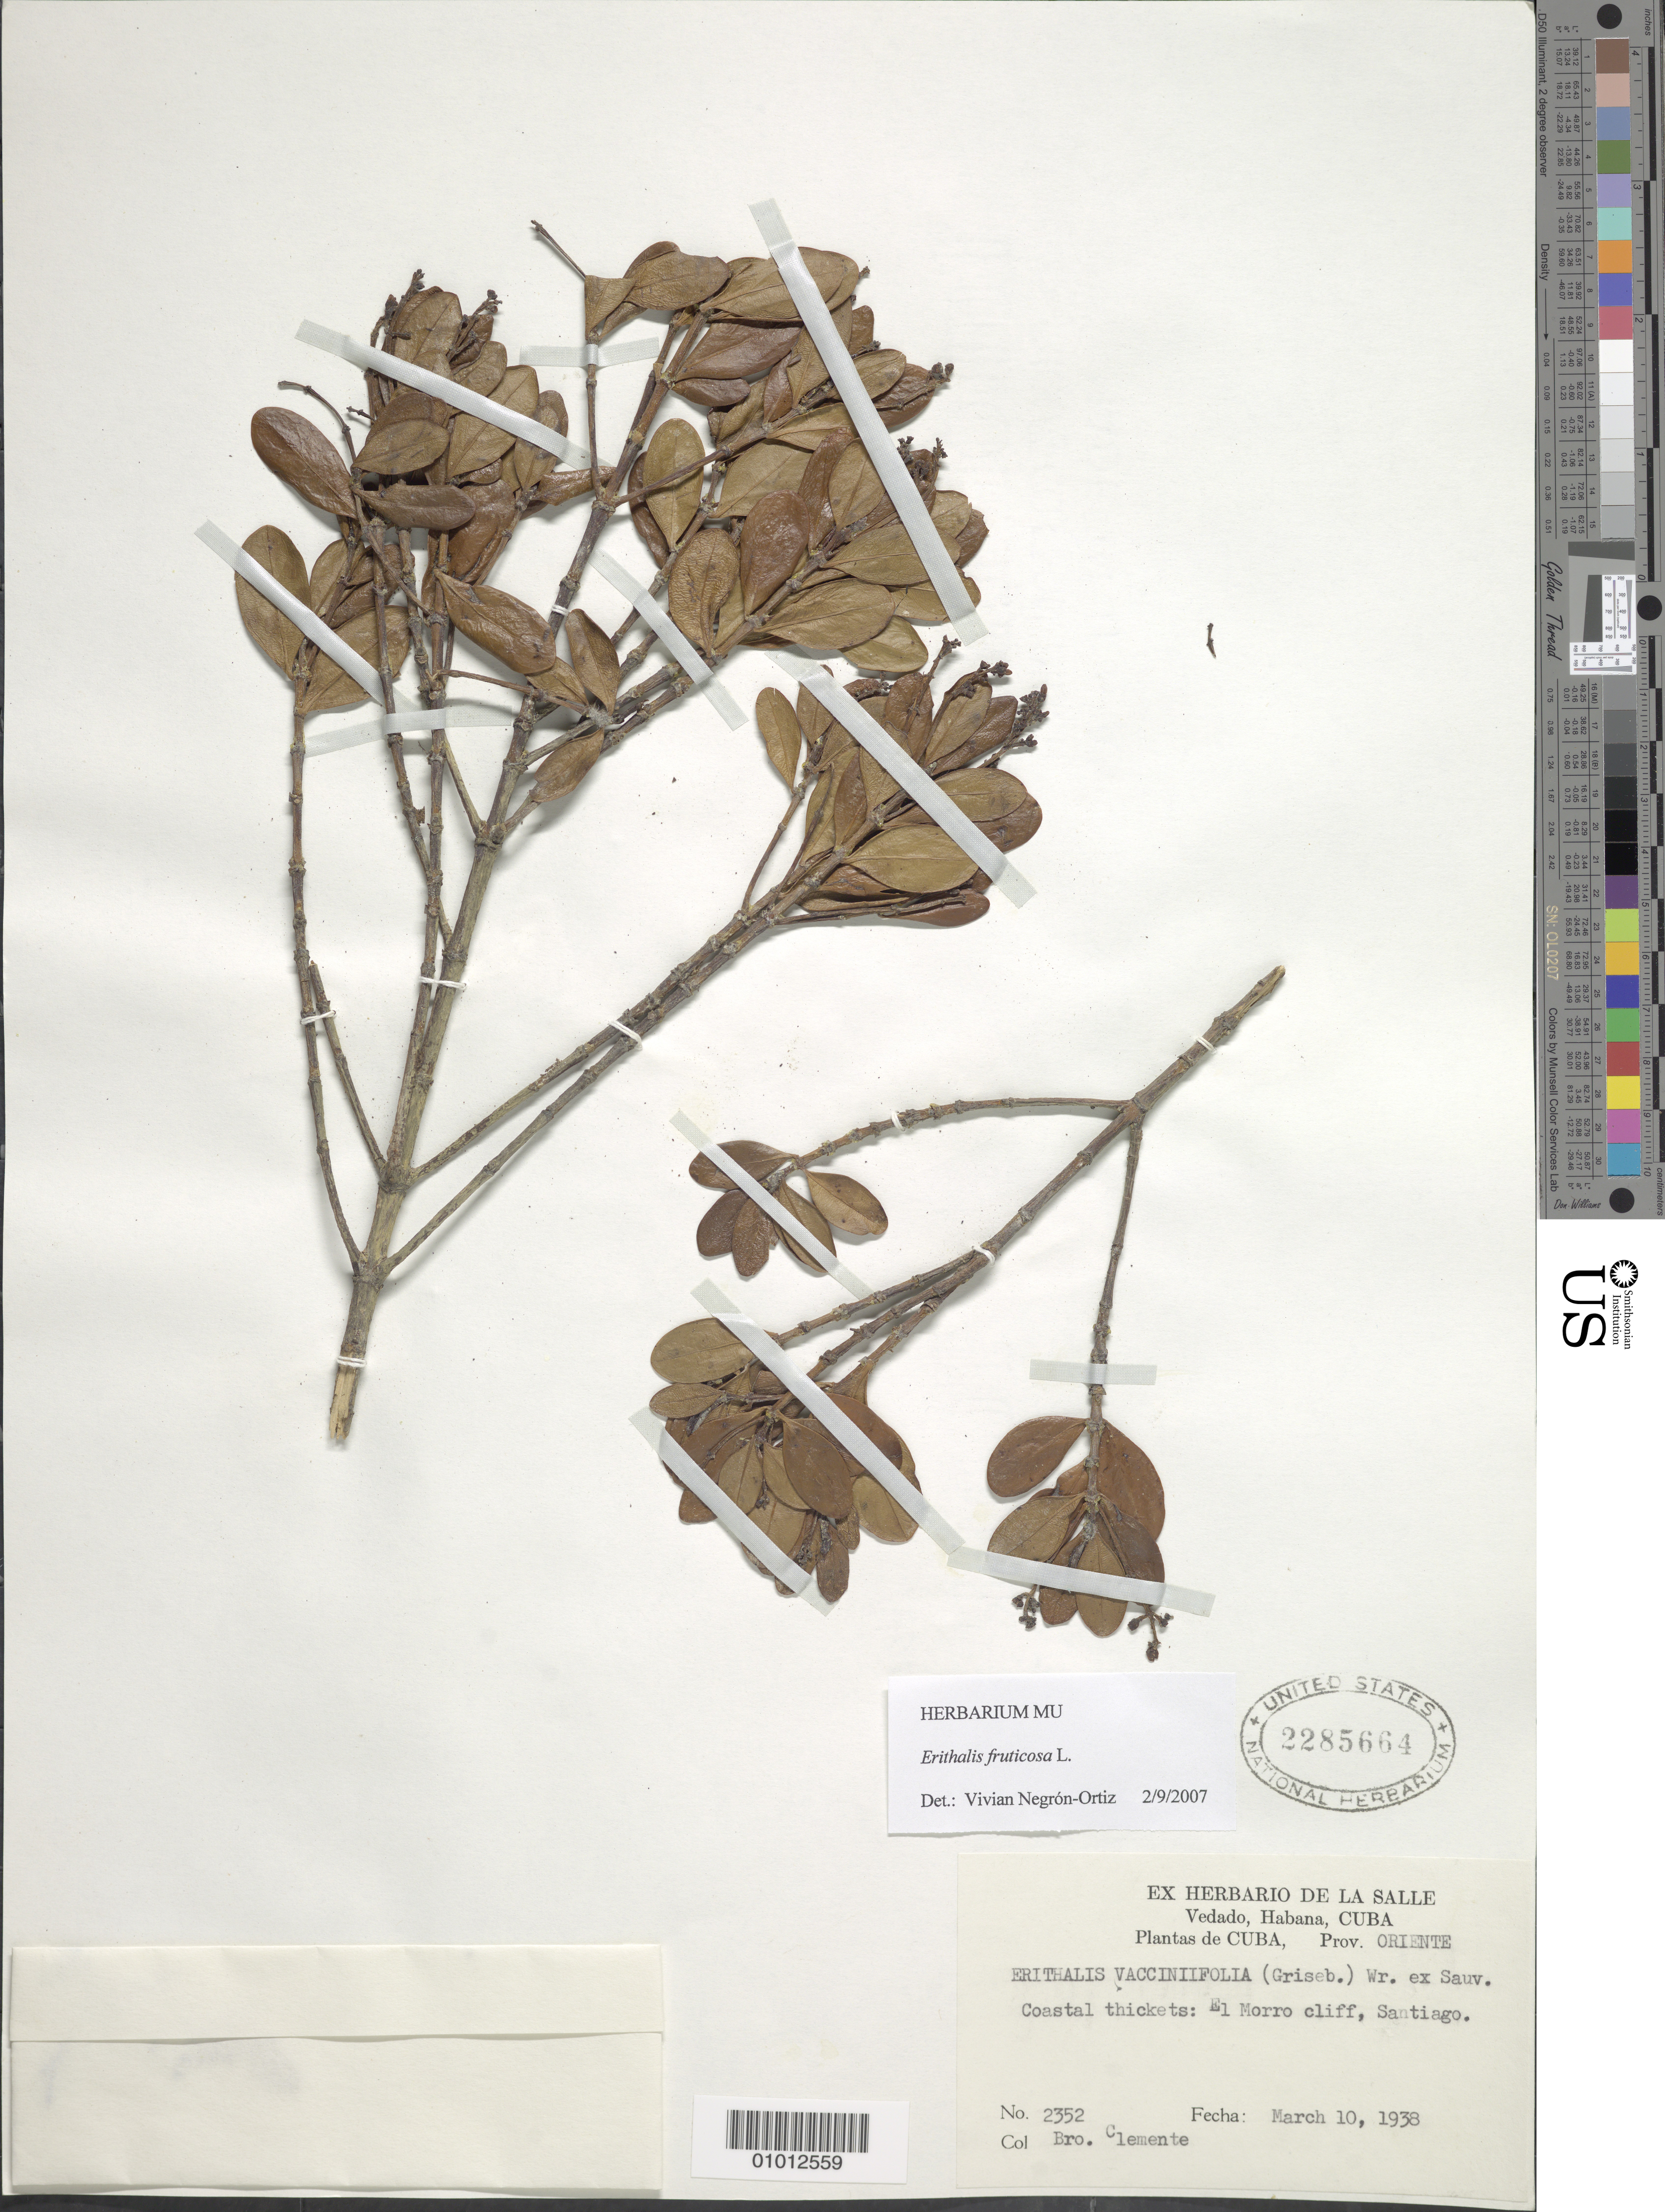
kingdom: Plantae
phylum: Tracheophyta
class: Magnoliopsida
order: Gentianales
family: Rubiaceae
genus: Erithalis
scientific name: Erithalis fruticosa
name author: L.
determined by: Negrón-Ortiz, V.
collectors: Bro. Clemente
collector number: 2352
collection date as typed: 10 Mar 1938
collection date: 1938-03-10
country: Cuba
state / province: Santiago de Cuba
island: Cuba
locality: El Morro cliff, Santiago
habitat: Coastal thickets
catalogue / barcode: US 2285664